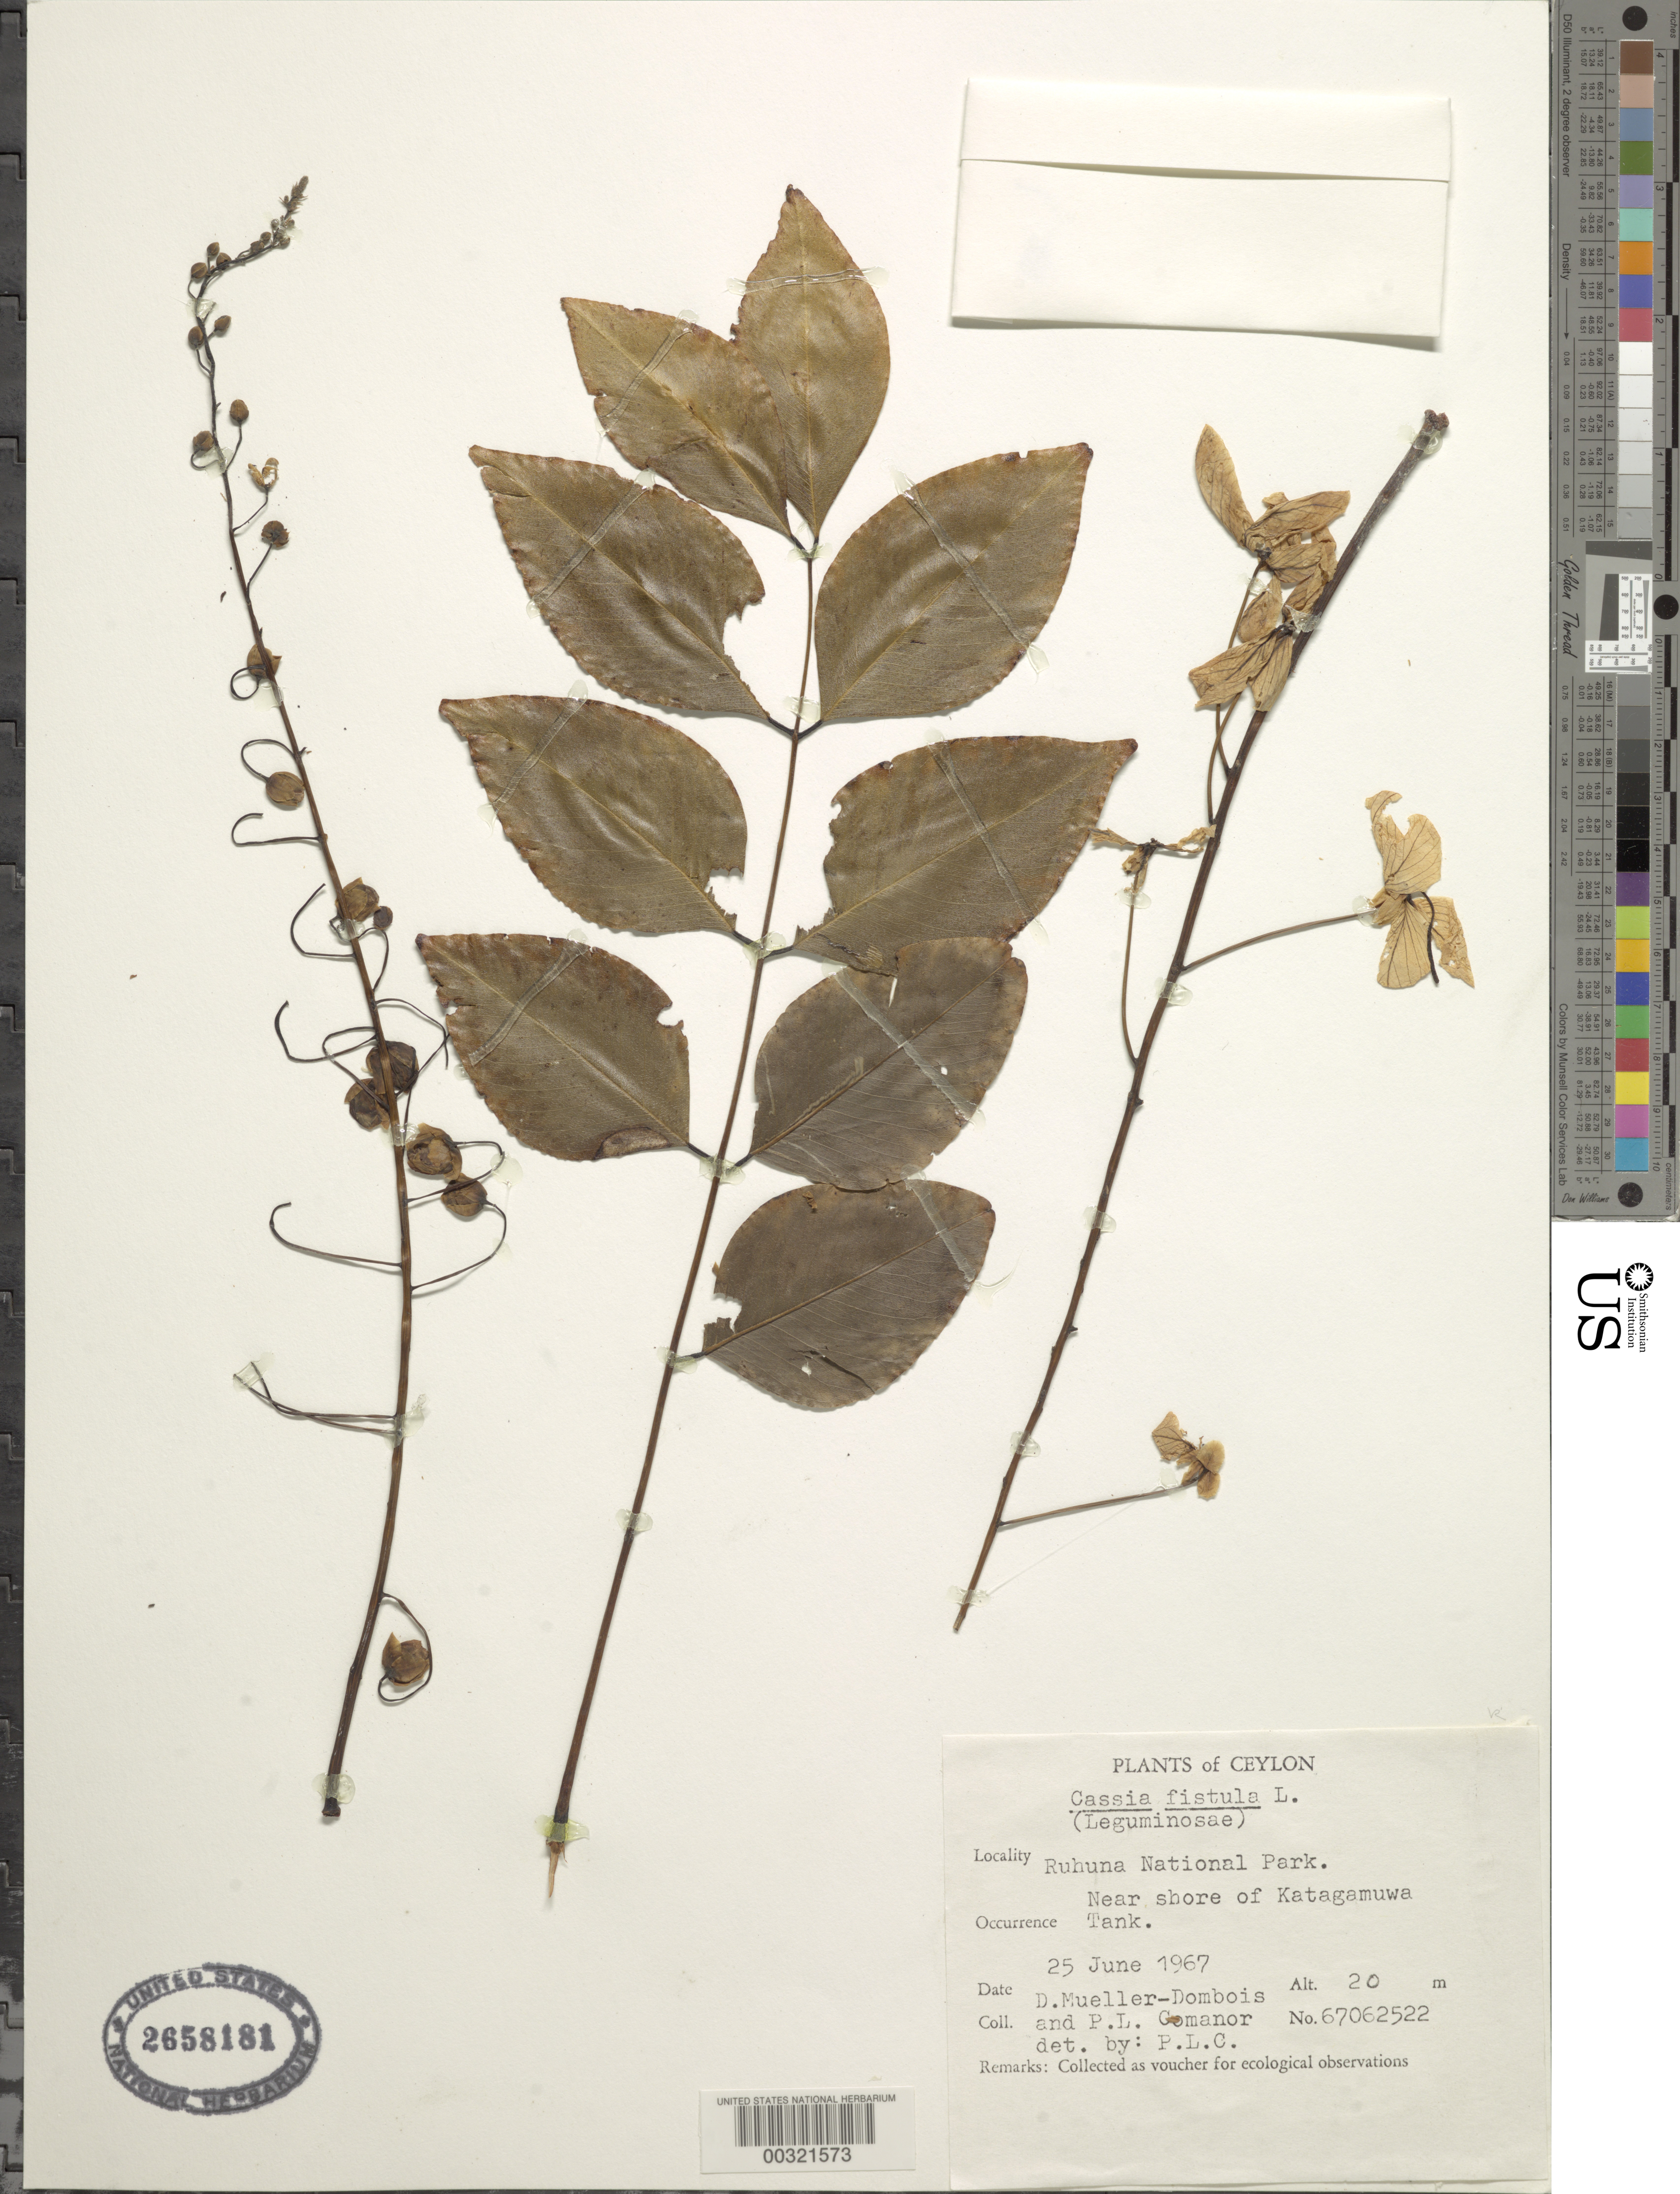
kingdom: Plantae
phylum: Tracheophyta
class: Magnoliopsida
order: Fabales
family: Fabaceae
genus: Cassia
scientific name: Cassia fistula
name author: L.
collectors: D. Mueller-Dombois & P. Comanor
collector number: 67062522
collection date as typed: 25 Jun 1967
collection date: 1967-06-25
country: Sri Lanka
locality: Ruhuna national park, near shore of katagamuwa tank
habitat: Near shore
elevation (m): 20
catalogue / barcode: US 2658181